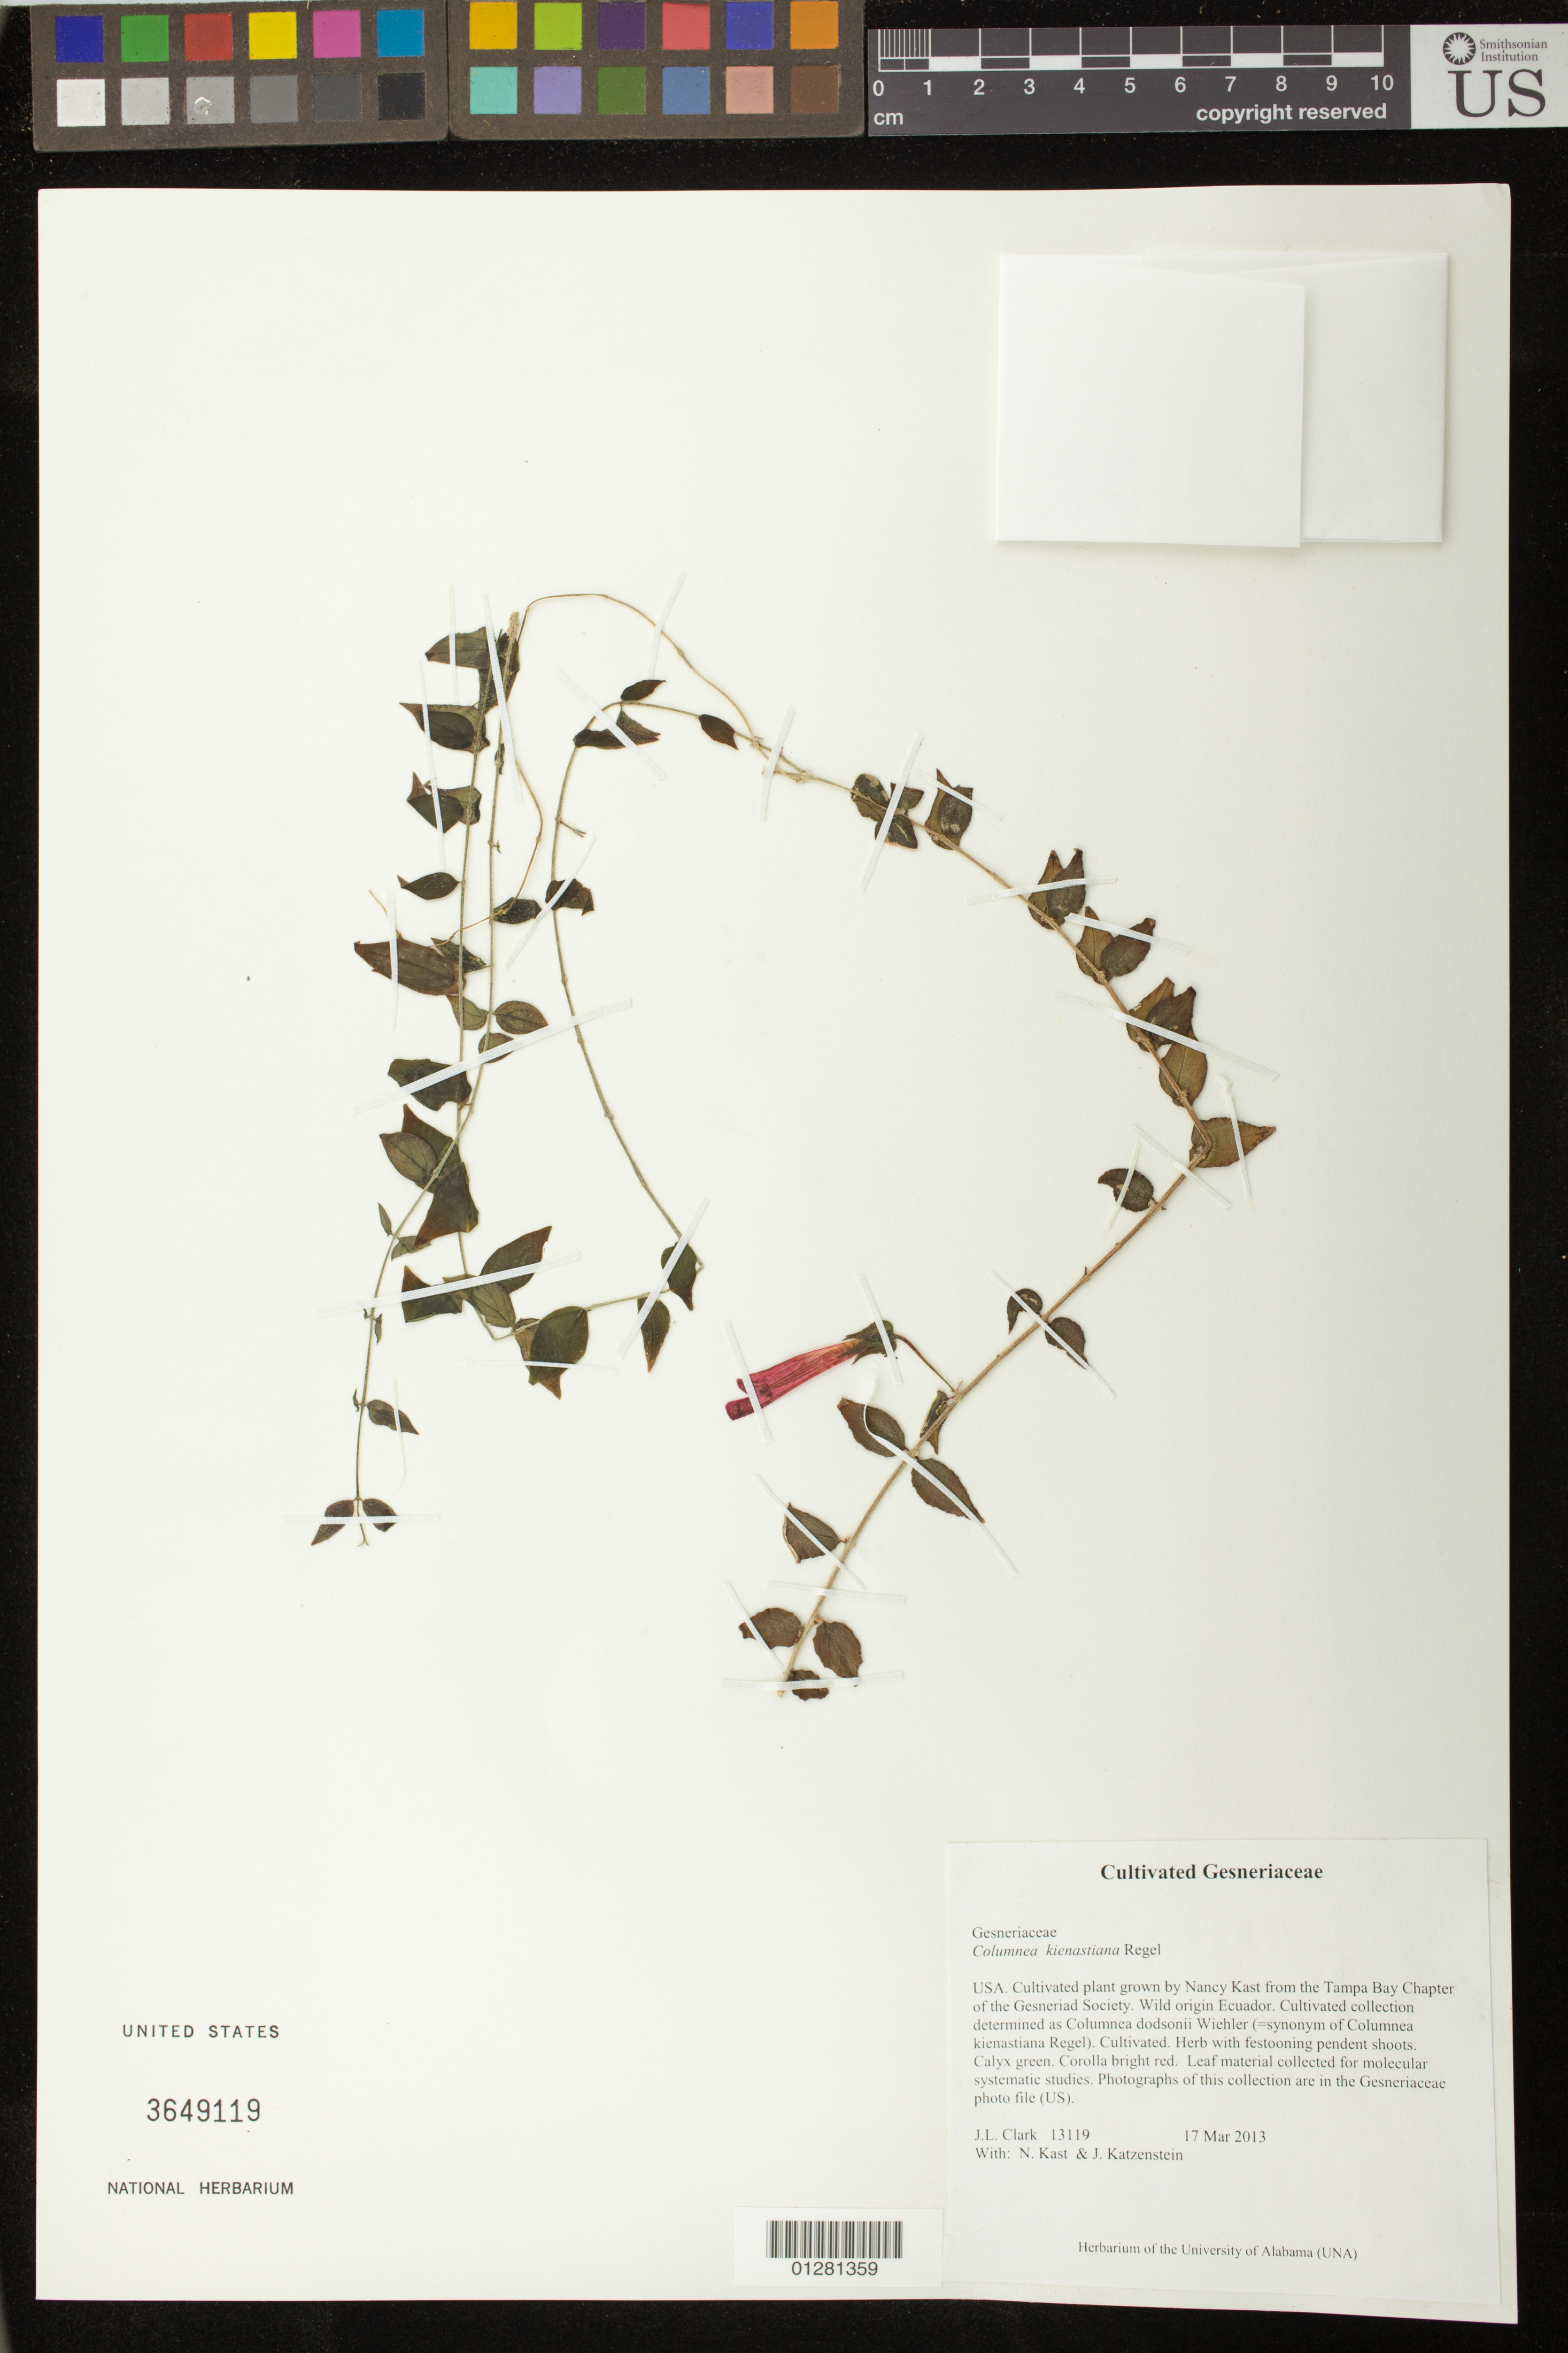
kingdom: Plantae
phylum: Tracheophyta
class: Magnoliopsida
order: Lamiales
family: Gesneriaceae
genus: Columnea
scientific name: Columnea kienastiana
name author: Regel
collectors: J. L. Clark, N. Kast & J. Katzenstein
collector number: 13119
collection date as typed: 17 Mar 2013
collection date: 2013-03-17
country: United States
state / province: Florida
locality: Cultivated plant grown by Nancy Kast from the Tampa Bay Chapter of the Gesneriad Society.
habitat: Cultivated. Herb.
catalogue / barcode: US 3649119